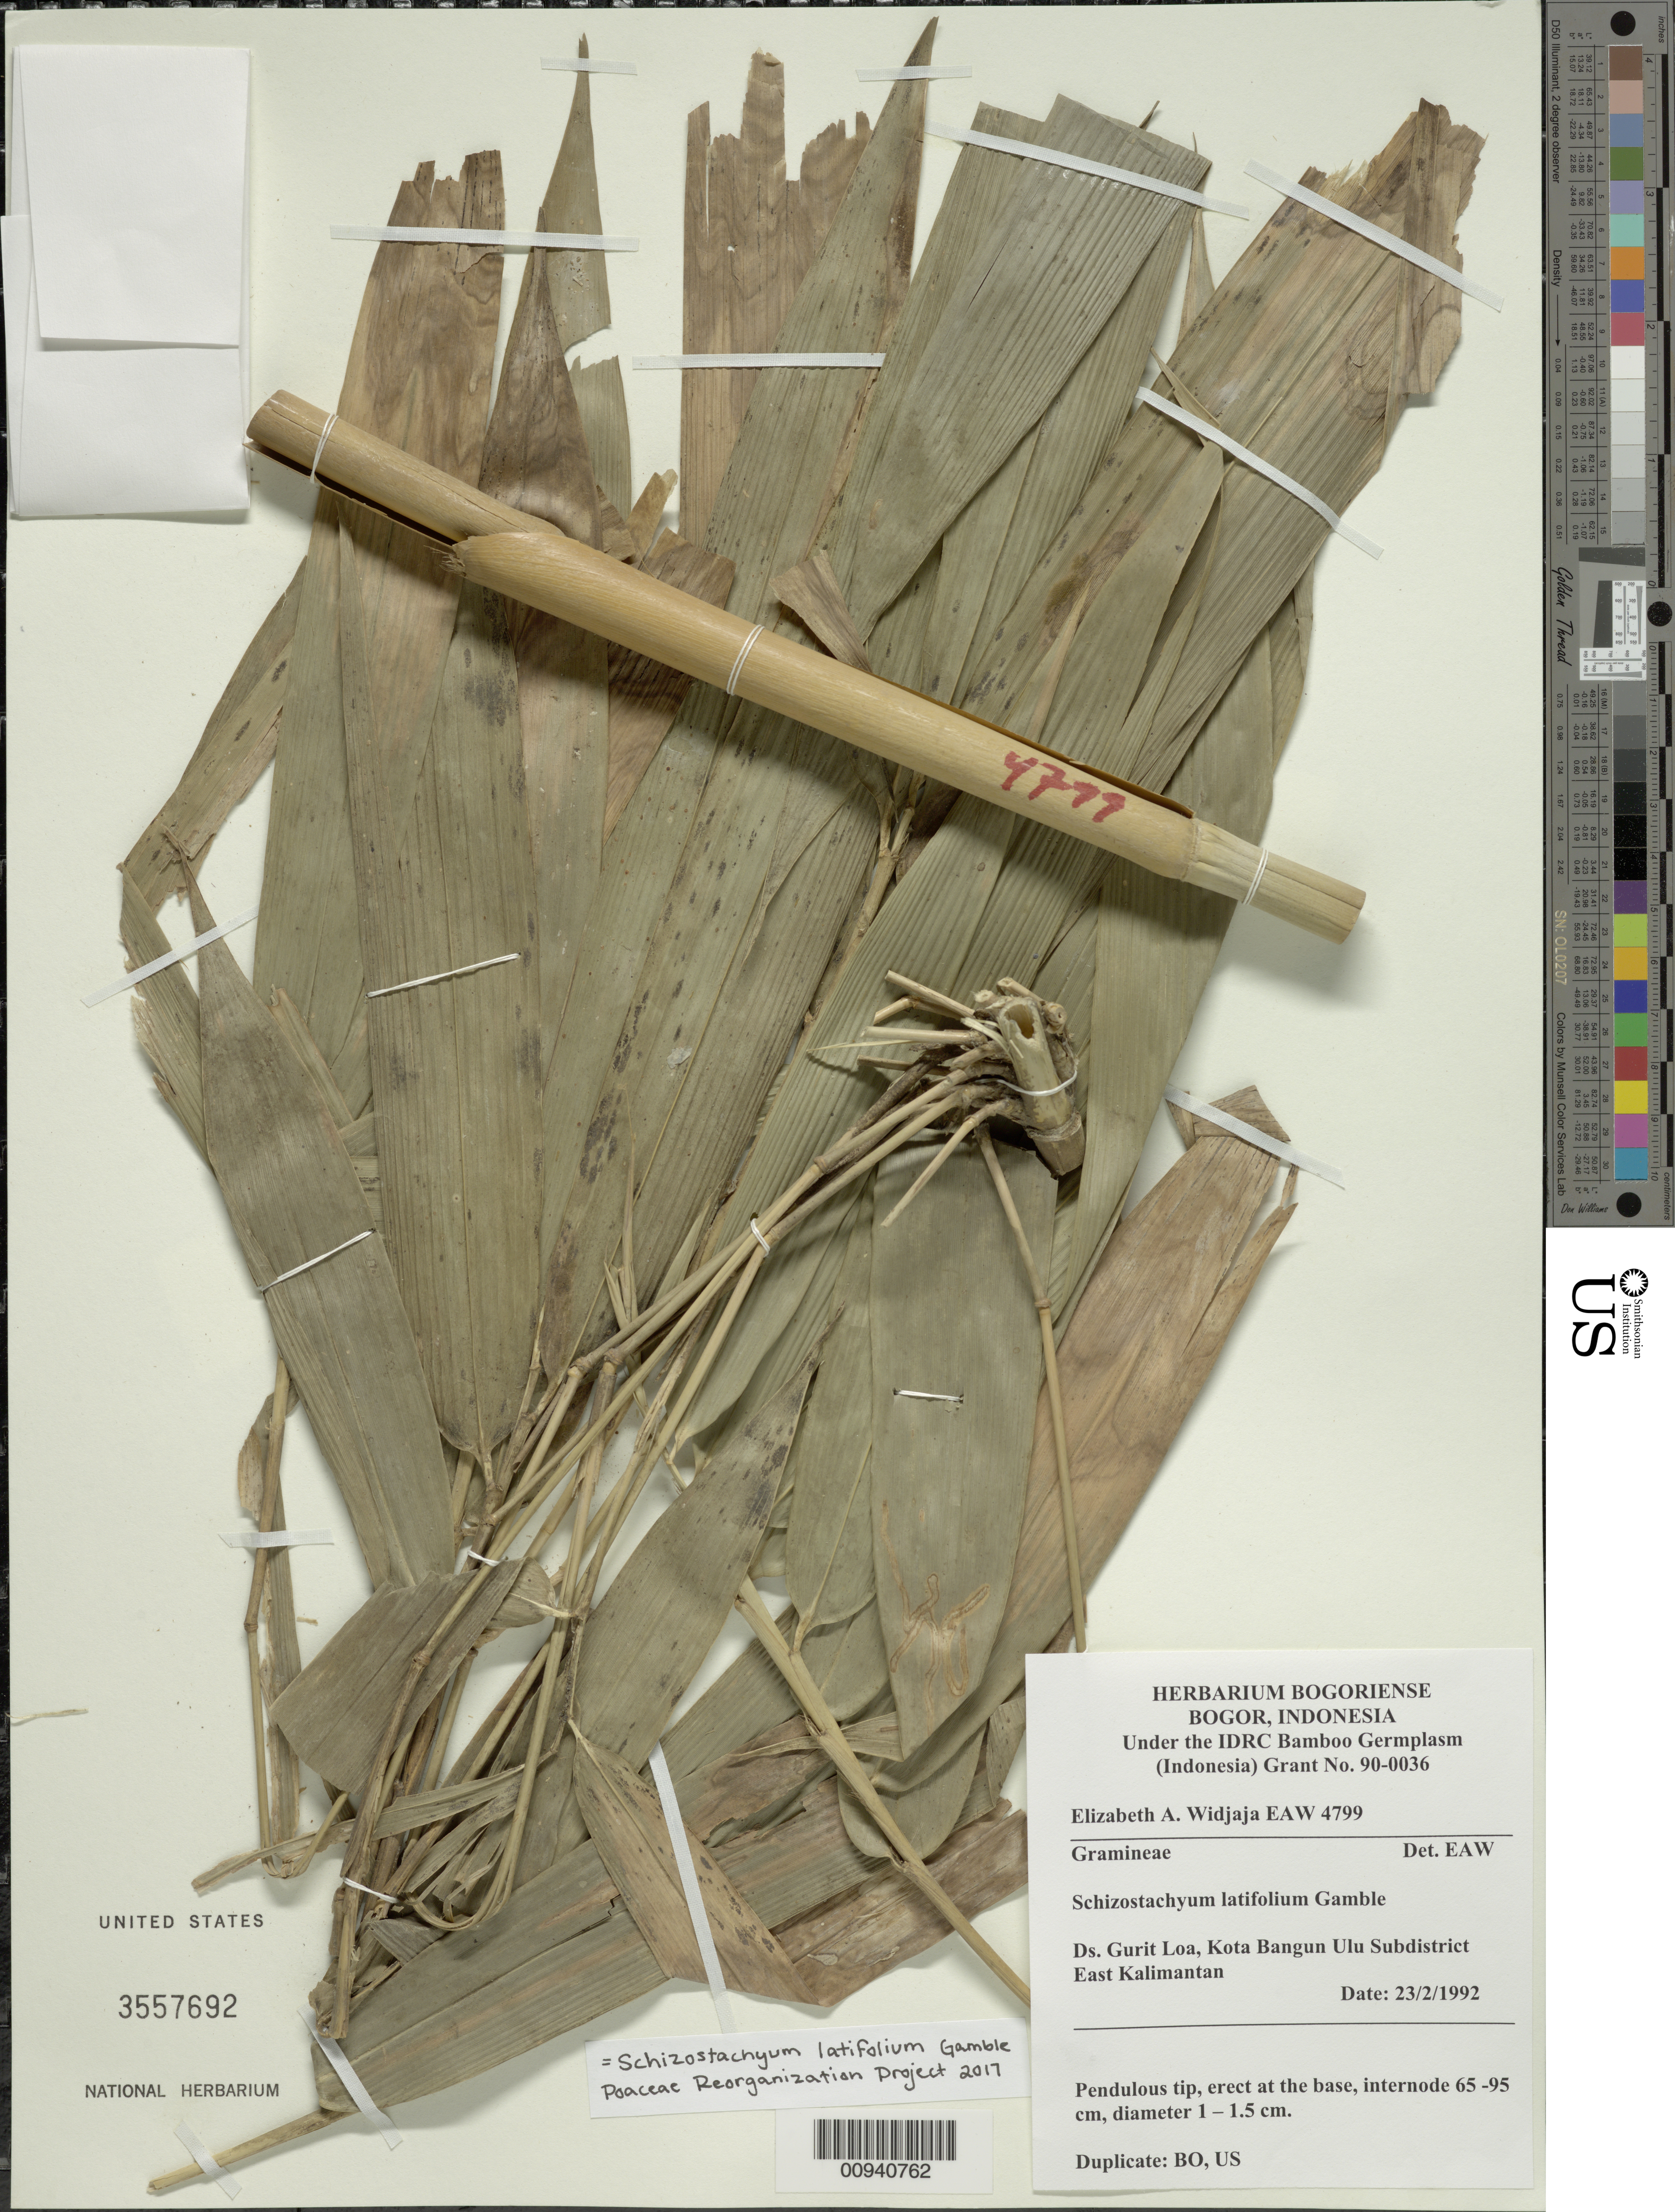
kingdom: Plantae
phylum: Tracheophyta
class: Liliopsida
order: Poales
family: Poaceae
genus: Schizostachyum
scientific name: Schizostachyum latifolium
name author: Gamble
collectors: E. A. Widjaja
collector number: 4799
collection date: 1992-02-23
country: Indonesia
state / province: Kalimantan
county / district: Kalimantan Timur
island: Borneo Island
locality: Ds. Gurit Loa, Kota Bangun Ulu Subdistrict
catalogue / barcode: US 3557692